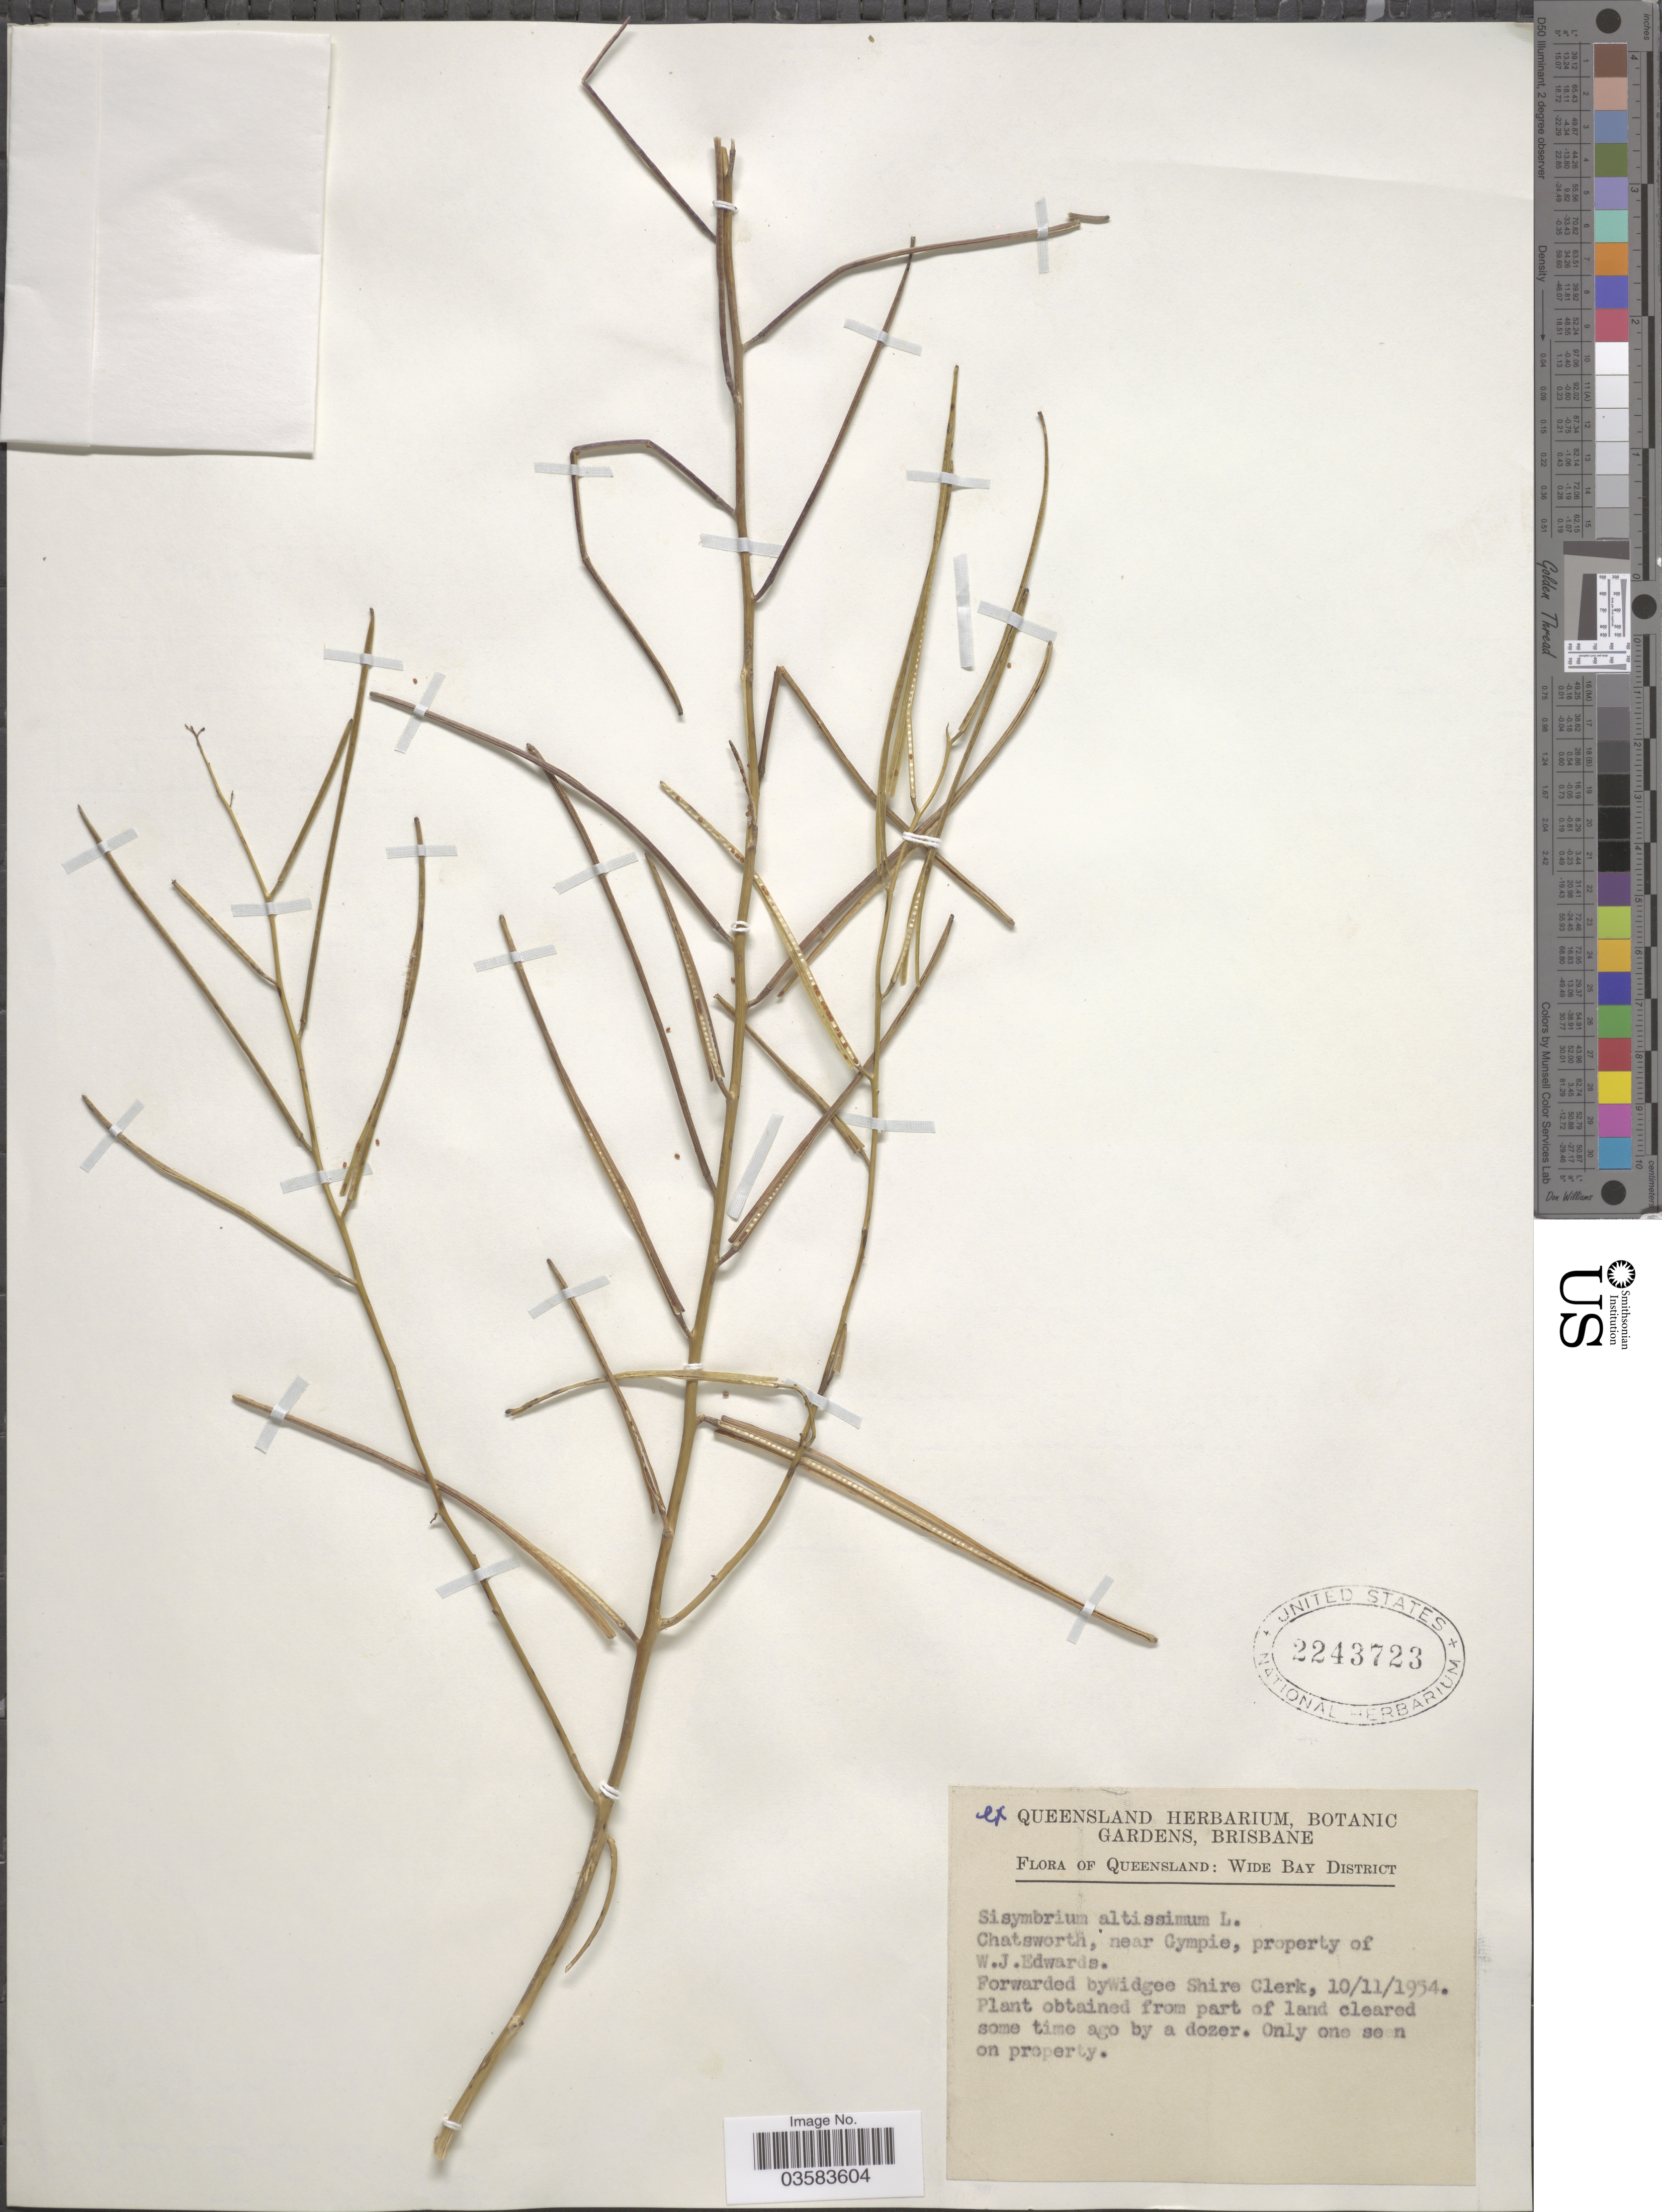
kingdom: Plantae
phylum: Tracheophyta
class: Magnoliopsida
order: Brassicales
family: Brassicaceae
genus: Sisymbrium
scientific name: Sisymbrium altissimum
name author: L.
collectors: W. Clerk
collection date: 1954-11-10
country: Australia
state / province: Queensland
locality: Wide Bay District. Chatsworth, near Gympie.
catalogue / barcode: US 2243723